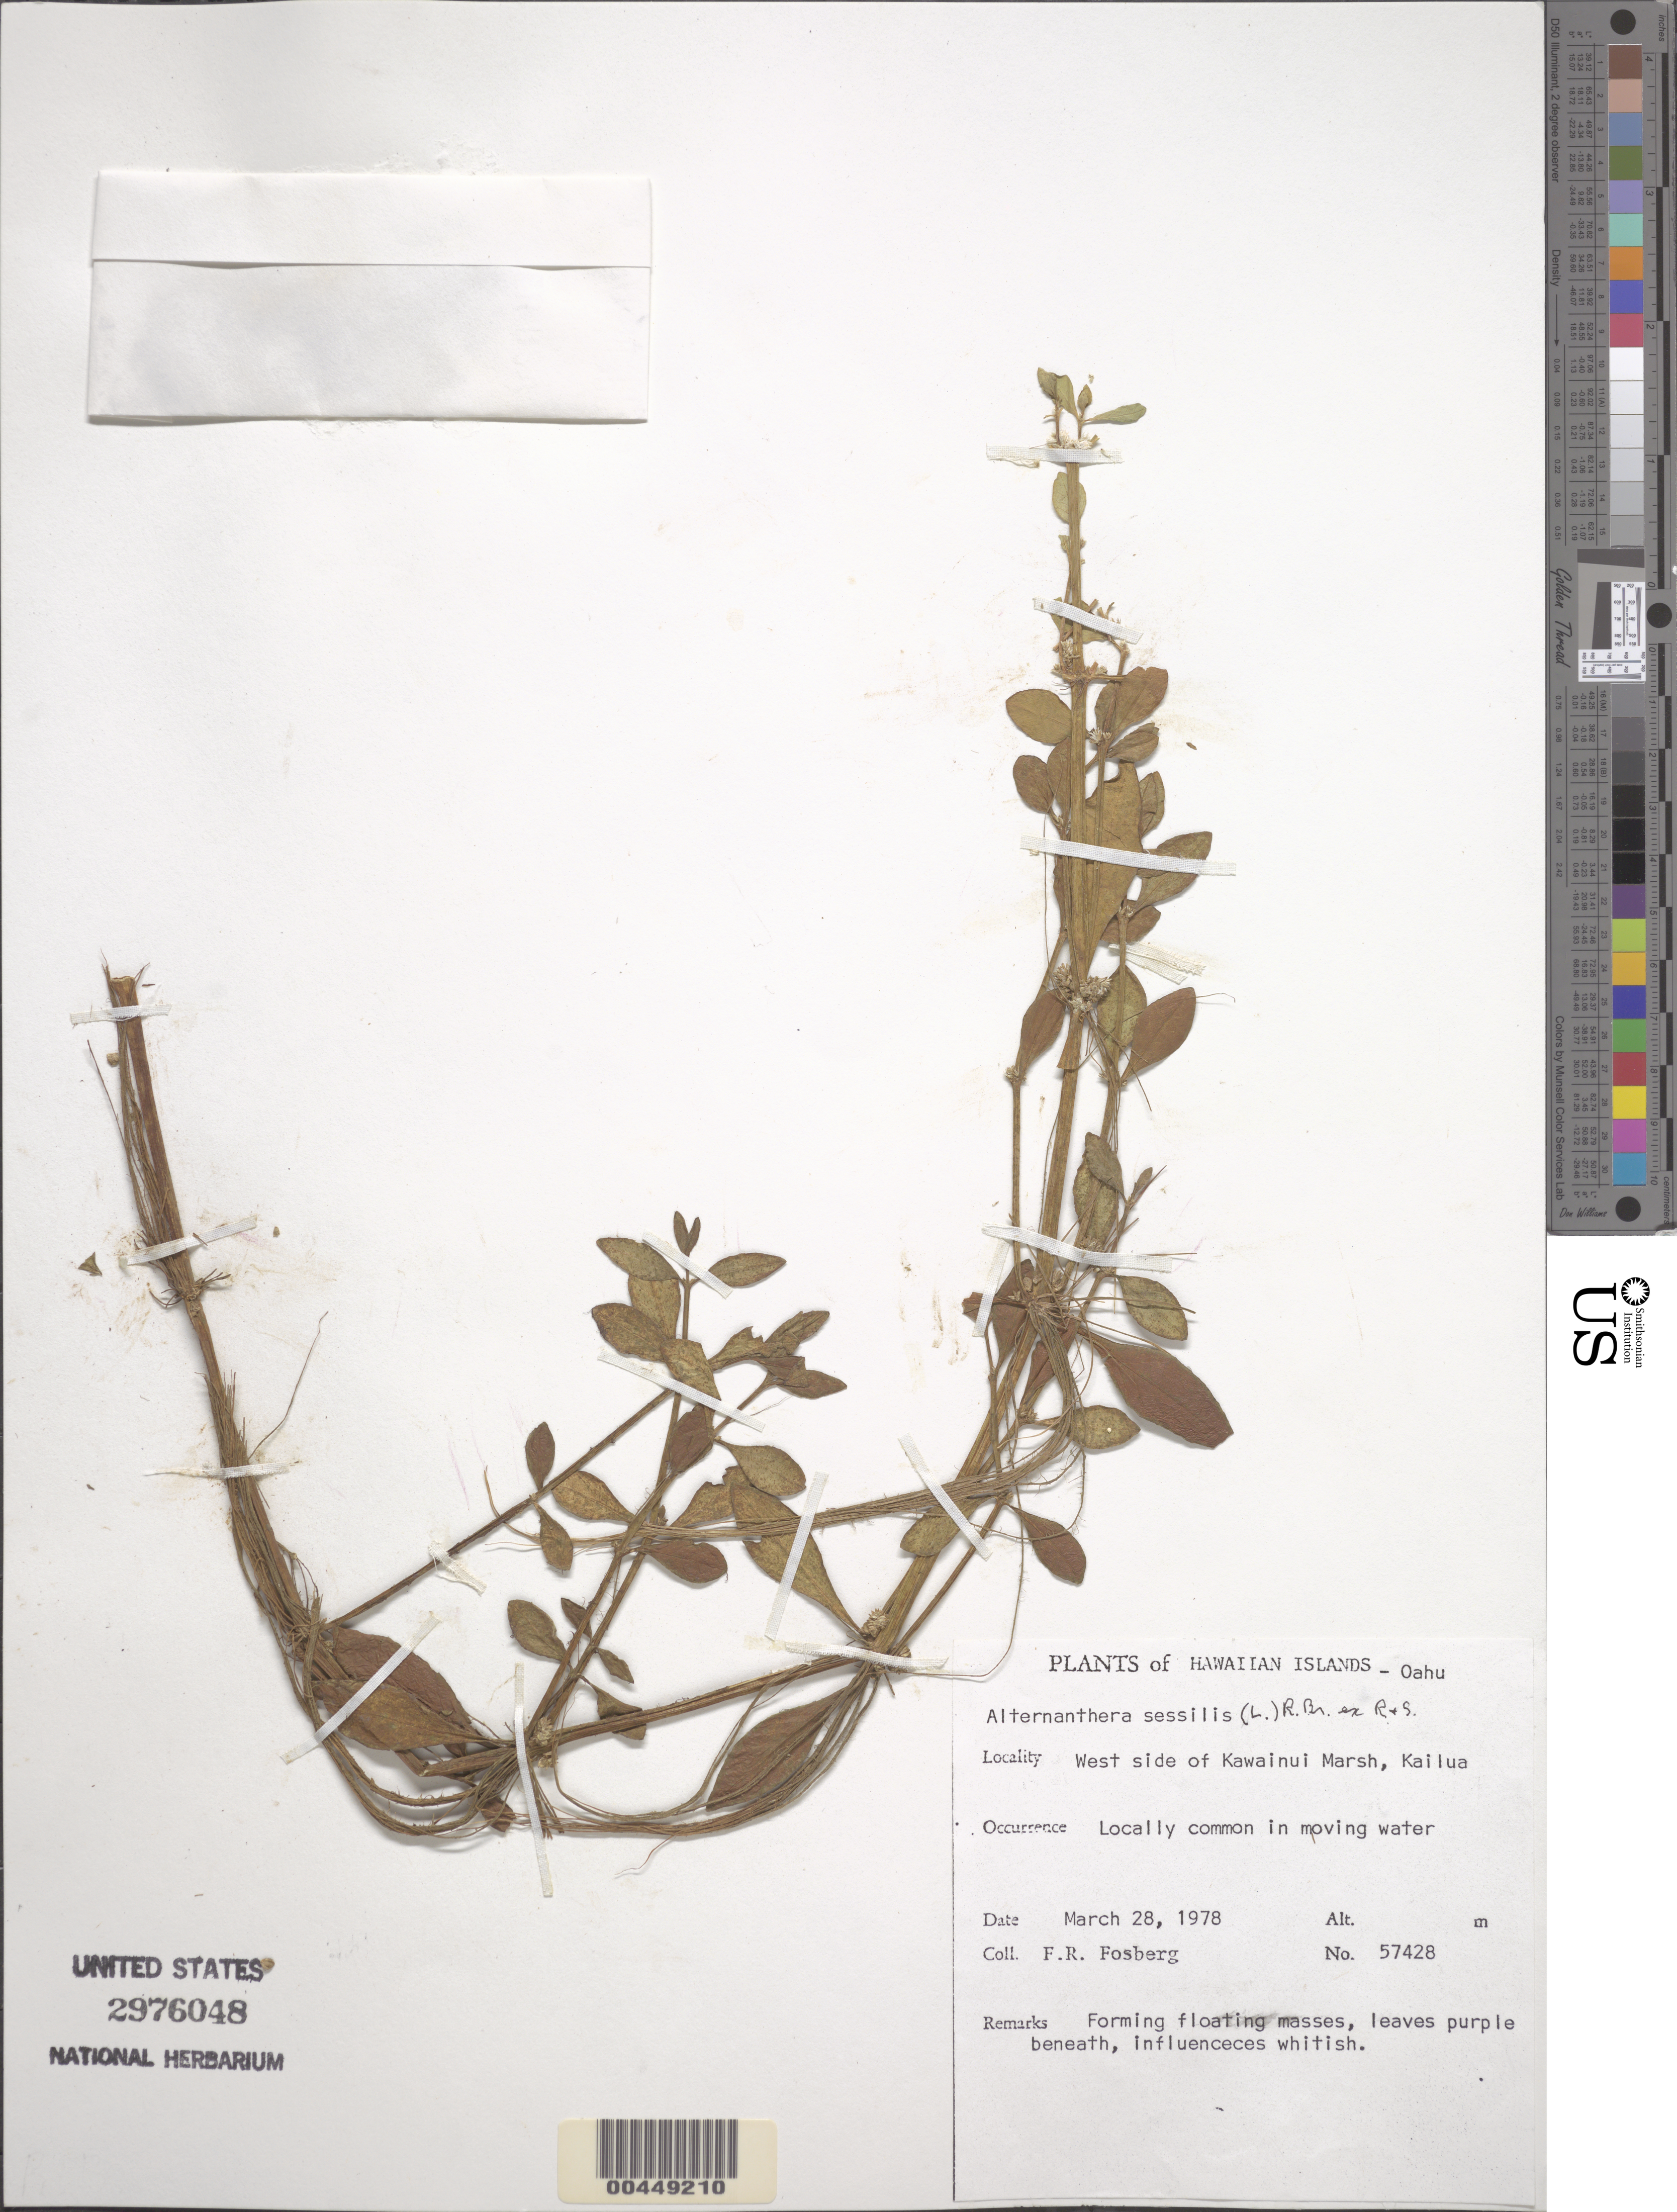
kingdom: Plantae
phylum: Tracheophyta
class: Magnoliopsida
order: Caryophyllales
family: Amaranthaceae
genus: Alternanthera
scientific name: Alternanthera sessilis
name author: (L.) DC.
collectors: F. R. Fosberg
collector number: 57428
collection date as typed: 28 Mar 1978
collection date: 1978-03-28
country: United States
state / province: Hawaii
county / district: Honolulu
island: Oahu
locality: West side of Kawainui Marsh, Kailua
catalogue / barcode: US 2976048